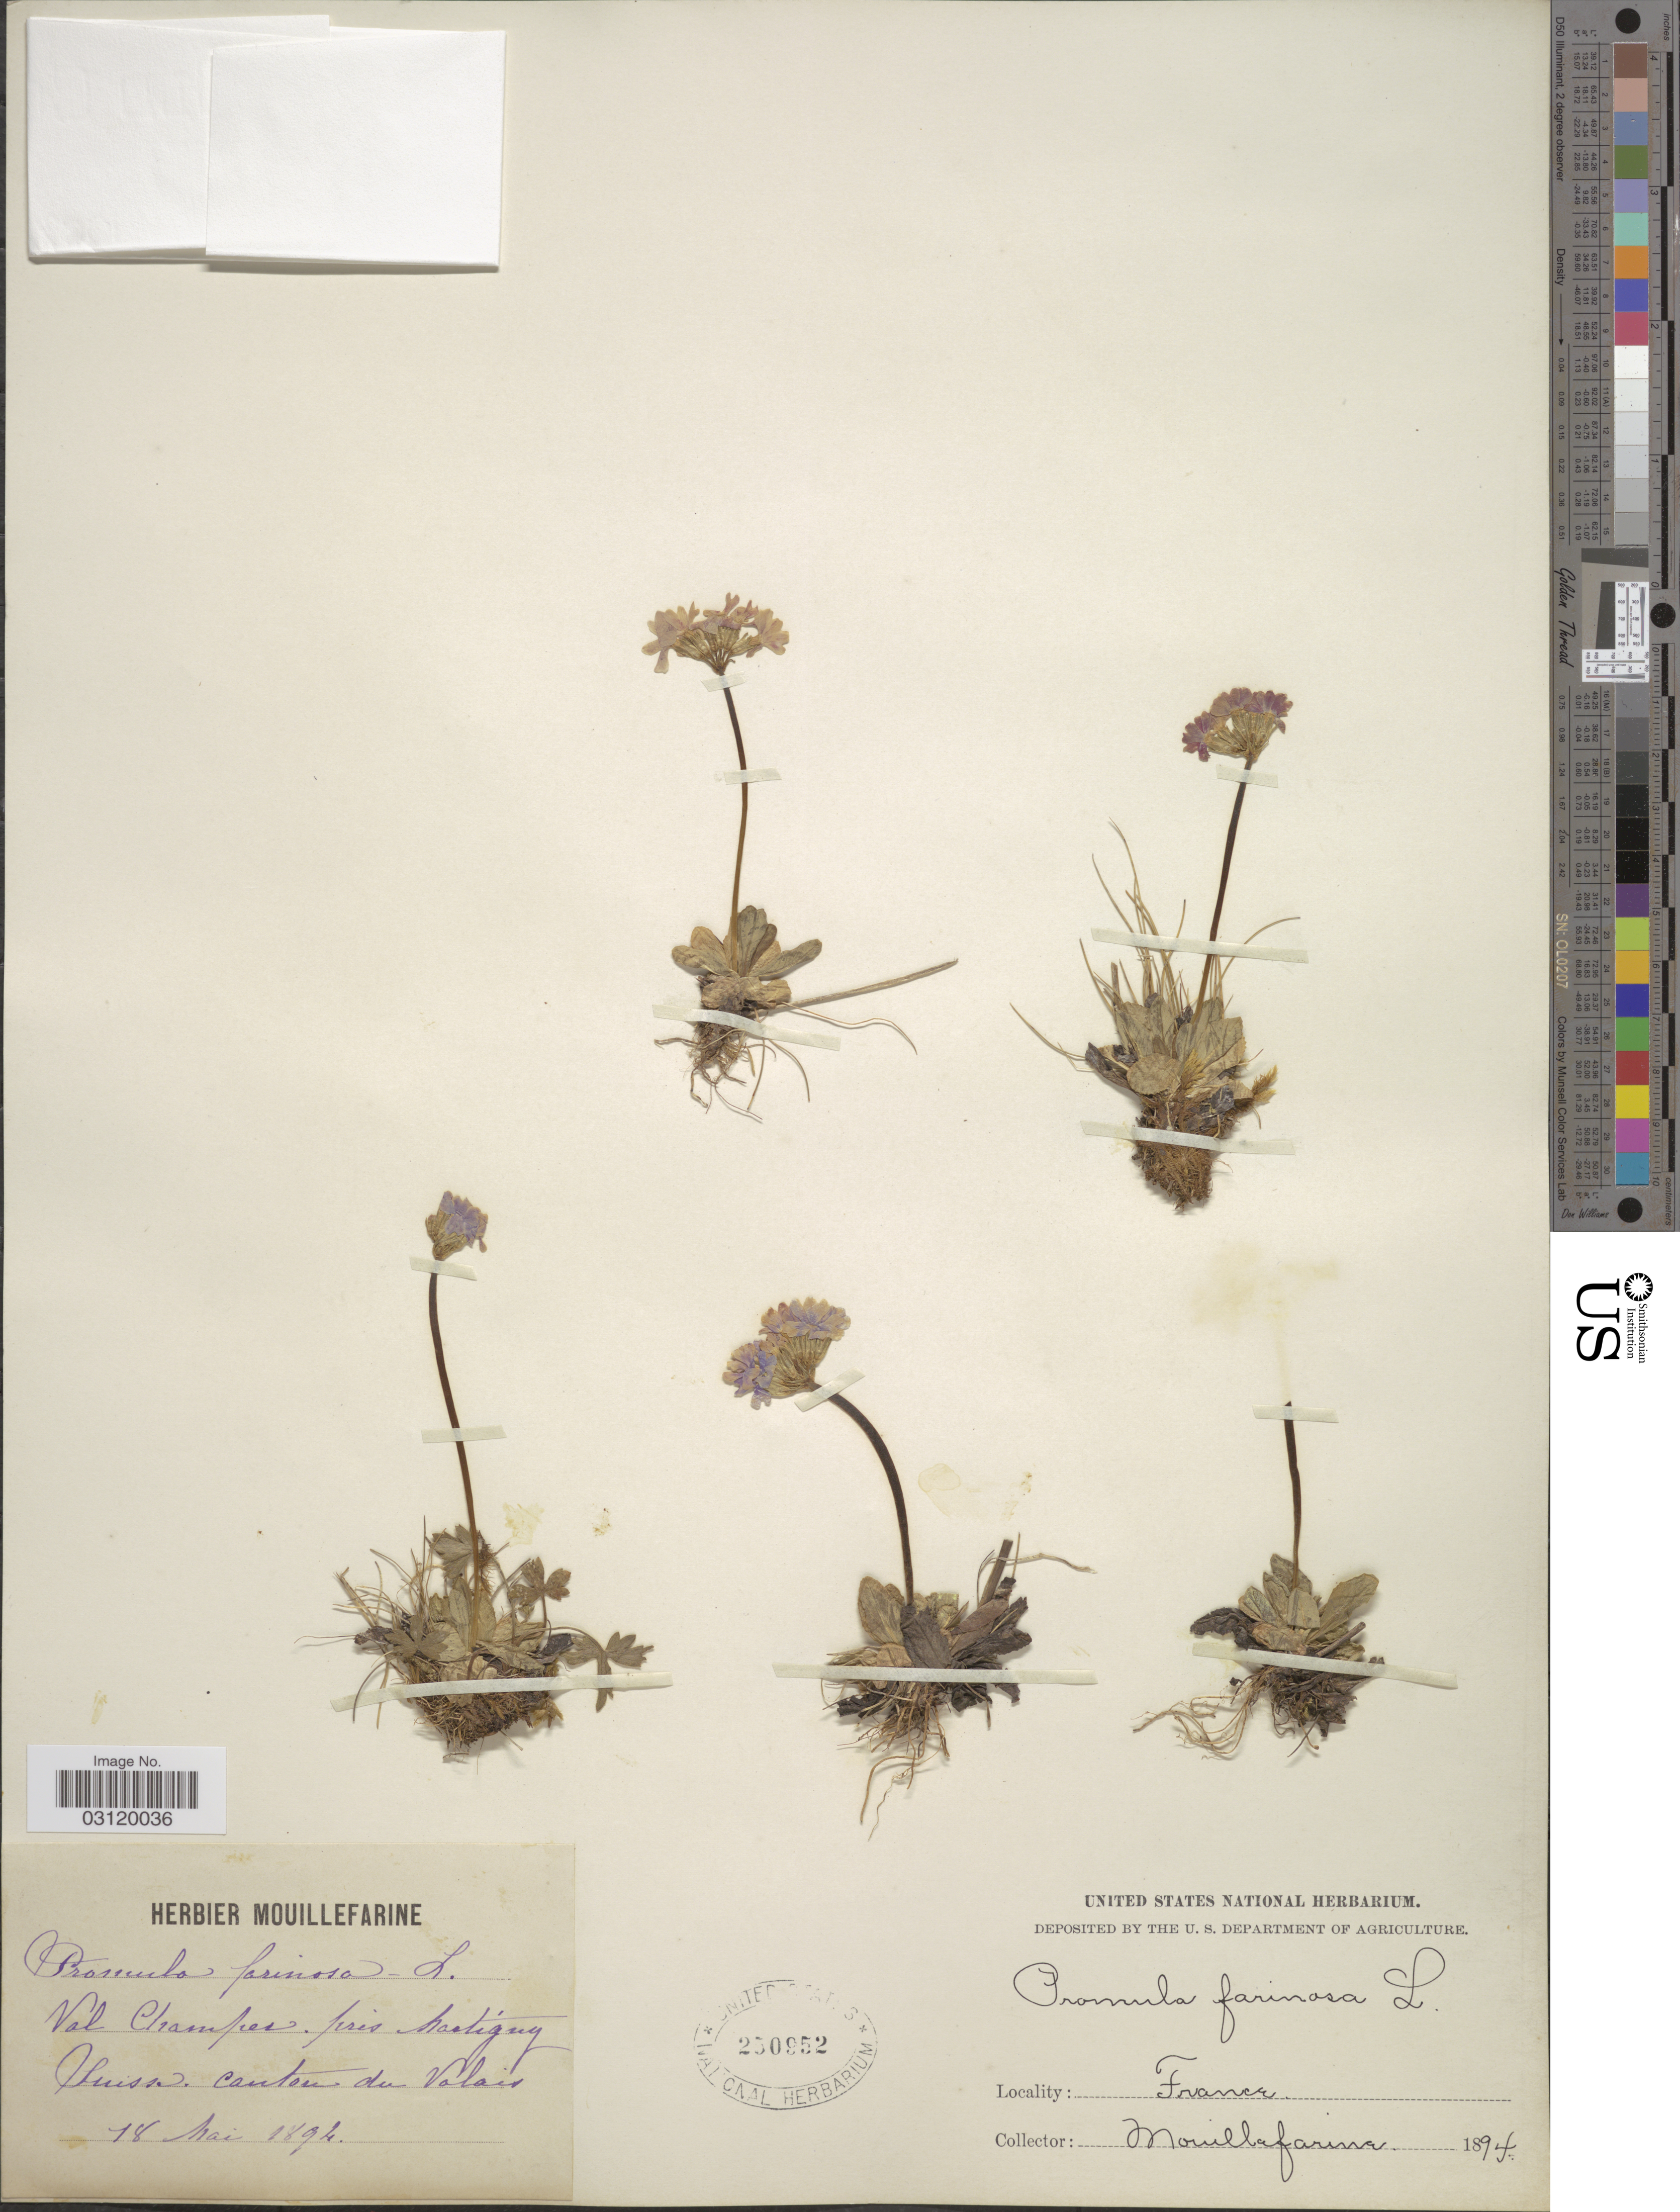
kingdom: Plantae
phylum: Tracheophyta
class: Magnoliopsida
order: Ericales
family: Primulaceae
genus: Primula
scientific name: Primula farinosa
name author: L.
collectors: A. Mouillefarine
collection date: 1894-05-18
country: Switzerland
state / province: Valais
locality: Val Champes pres Martigny Suisse. Canton du Valais.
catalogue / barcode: US 250952